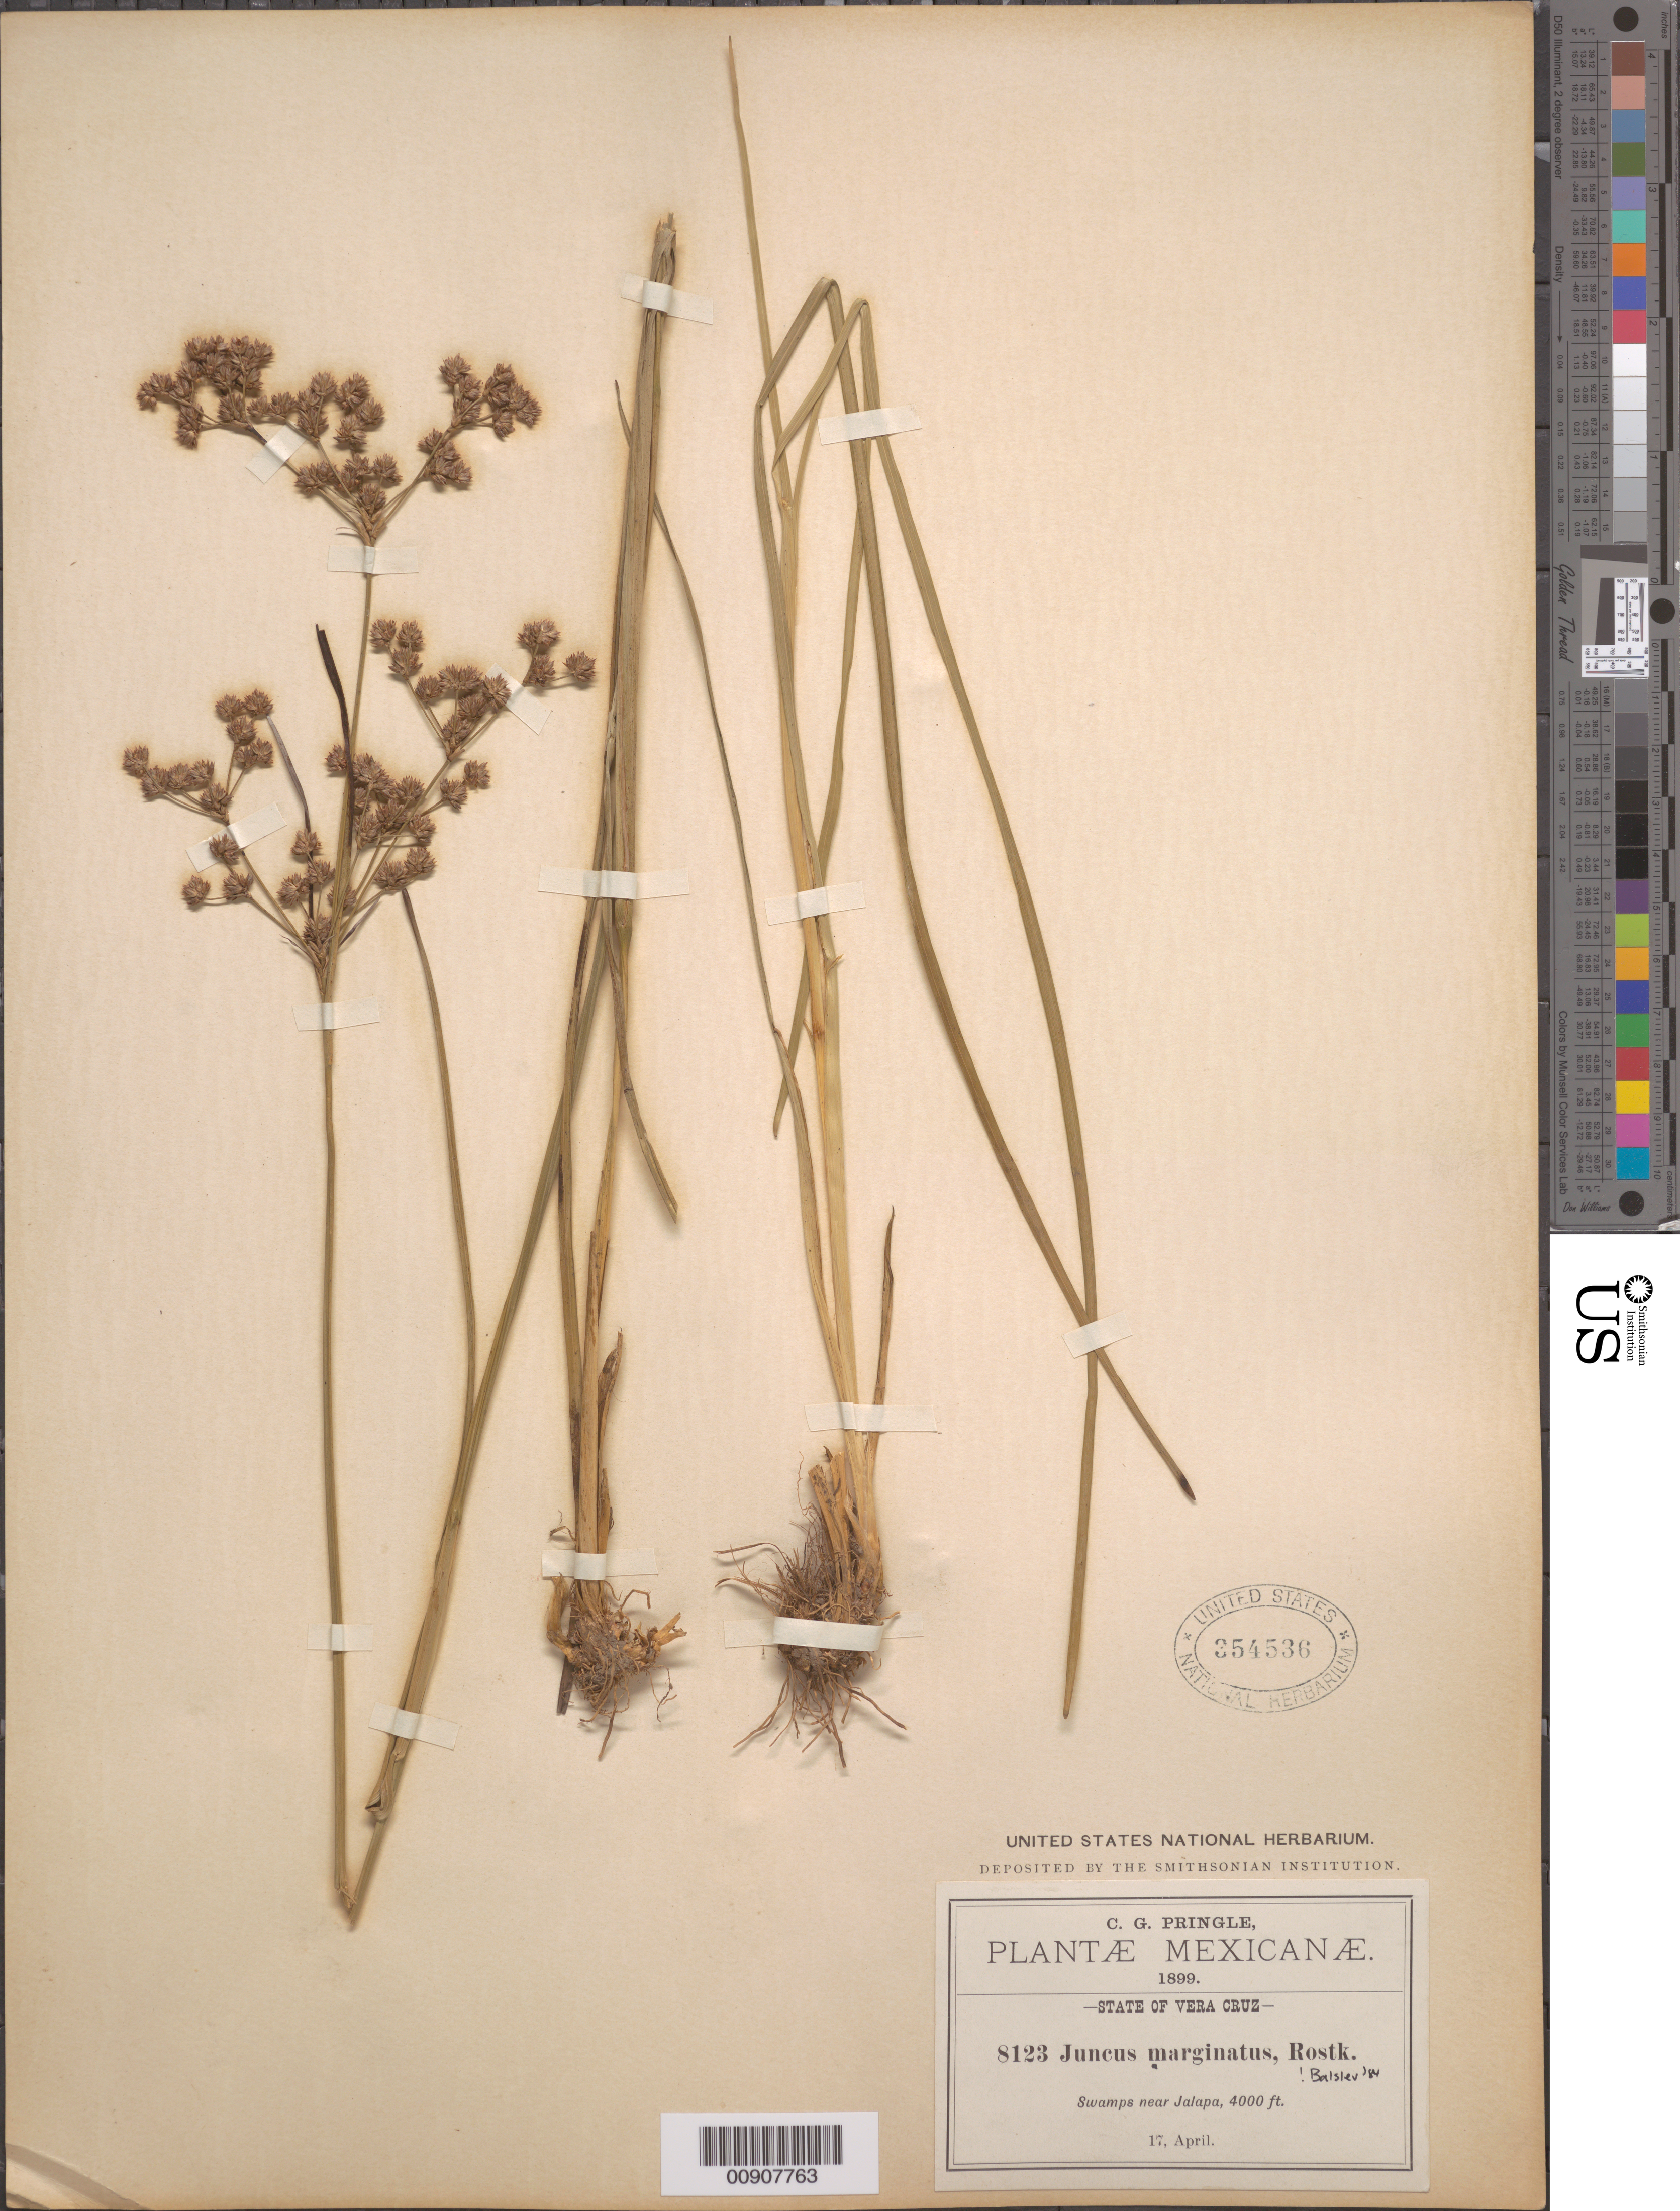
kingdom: Plantae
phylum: Tracheophyta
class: Liliopsida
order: Poales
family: Juncaceae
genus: Juncus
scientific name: Juncus marginatus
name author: Rostk.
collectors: C. G. Pringle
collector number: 8123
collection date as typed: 17 Apr 1899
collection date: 1899-04-17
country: Mexico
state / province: Veracruz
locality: State of Veracruz: Near Jalapa.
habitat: Swamps.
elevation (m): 1219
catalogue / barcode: US 354536